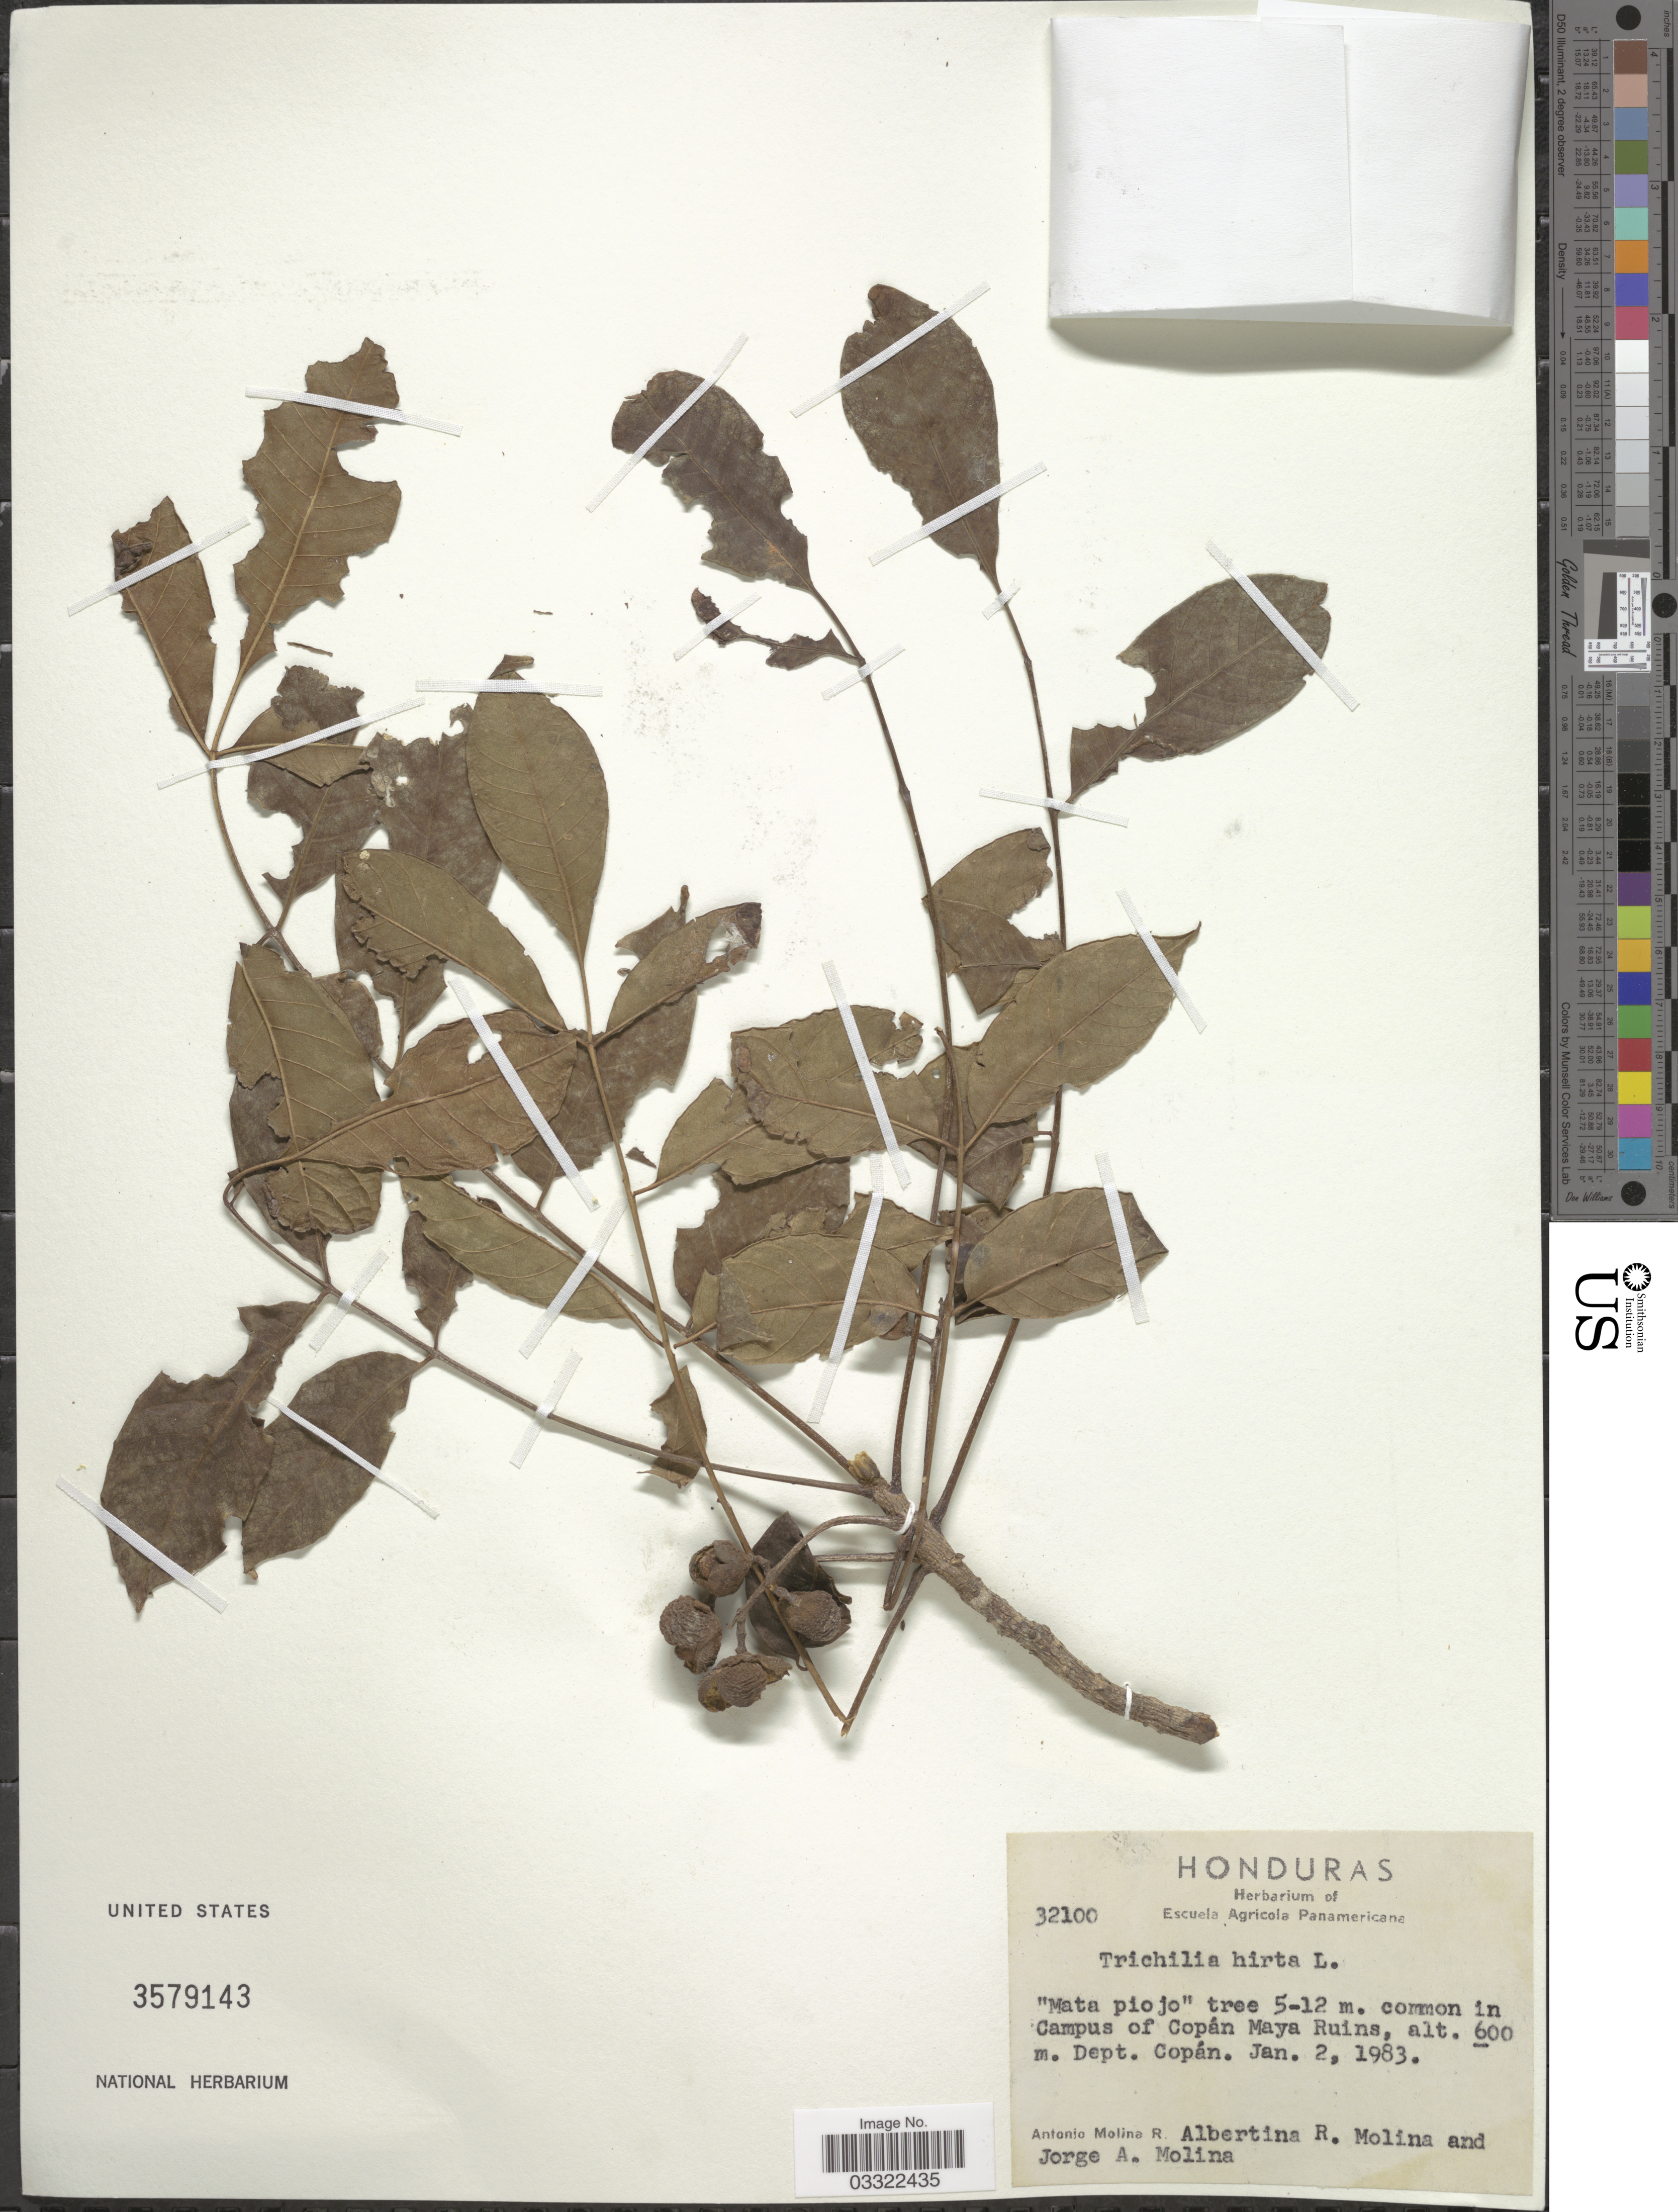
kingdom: Plantae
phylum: Tracheophyta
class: Magnoliopsida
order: Sapindales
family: Meliaceae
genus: Trichilia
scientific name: Trichilia hirta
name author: L.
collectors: A. Molina R., A. R. Molina & J. A. Molina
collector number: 32100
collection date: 1983-01-02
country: Honduras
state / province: Copán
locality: Campus of Copán Maya Ruins. Dept. Copán.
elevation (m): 600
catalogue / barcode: US 3579143